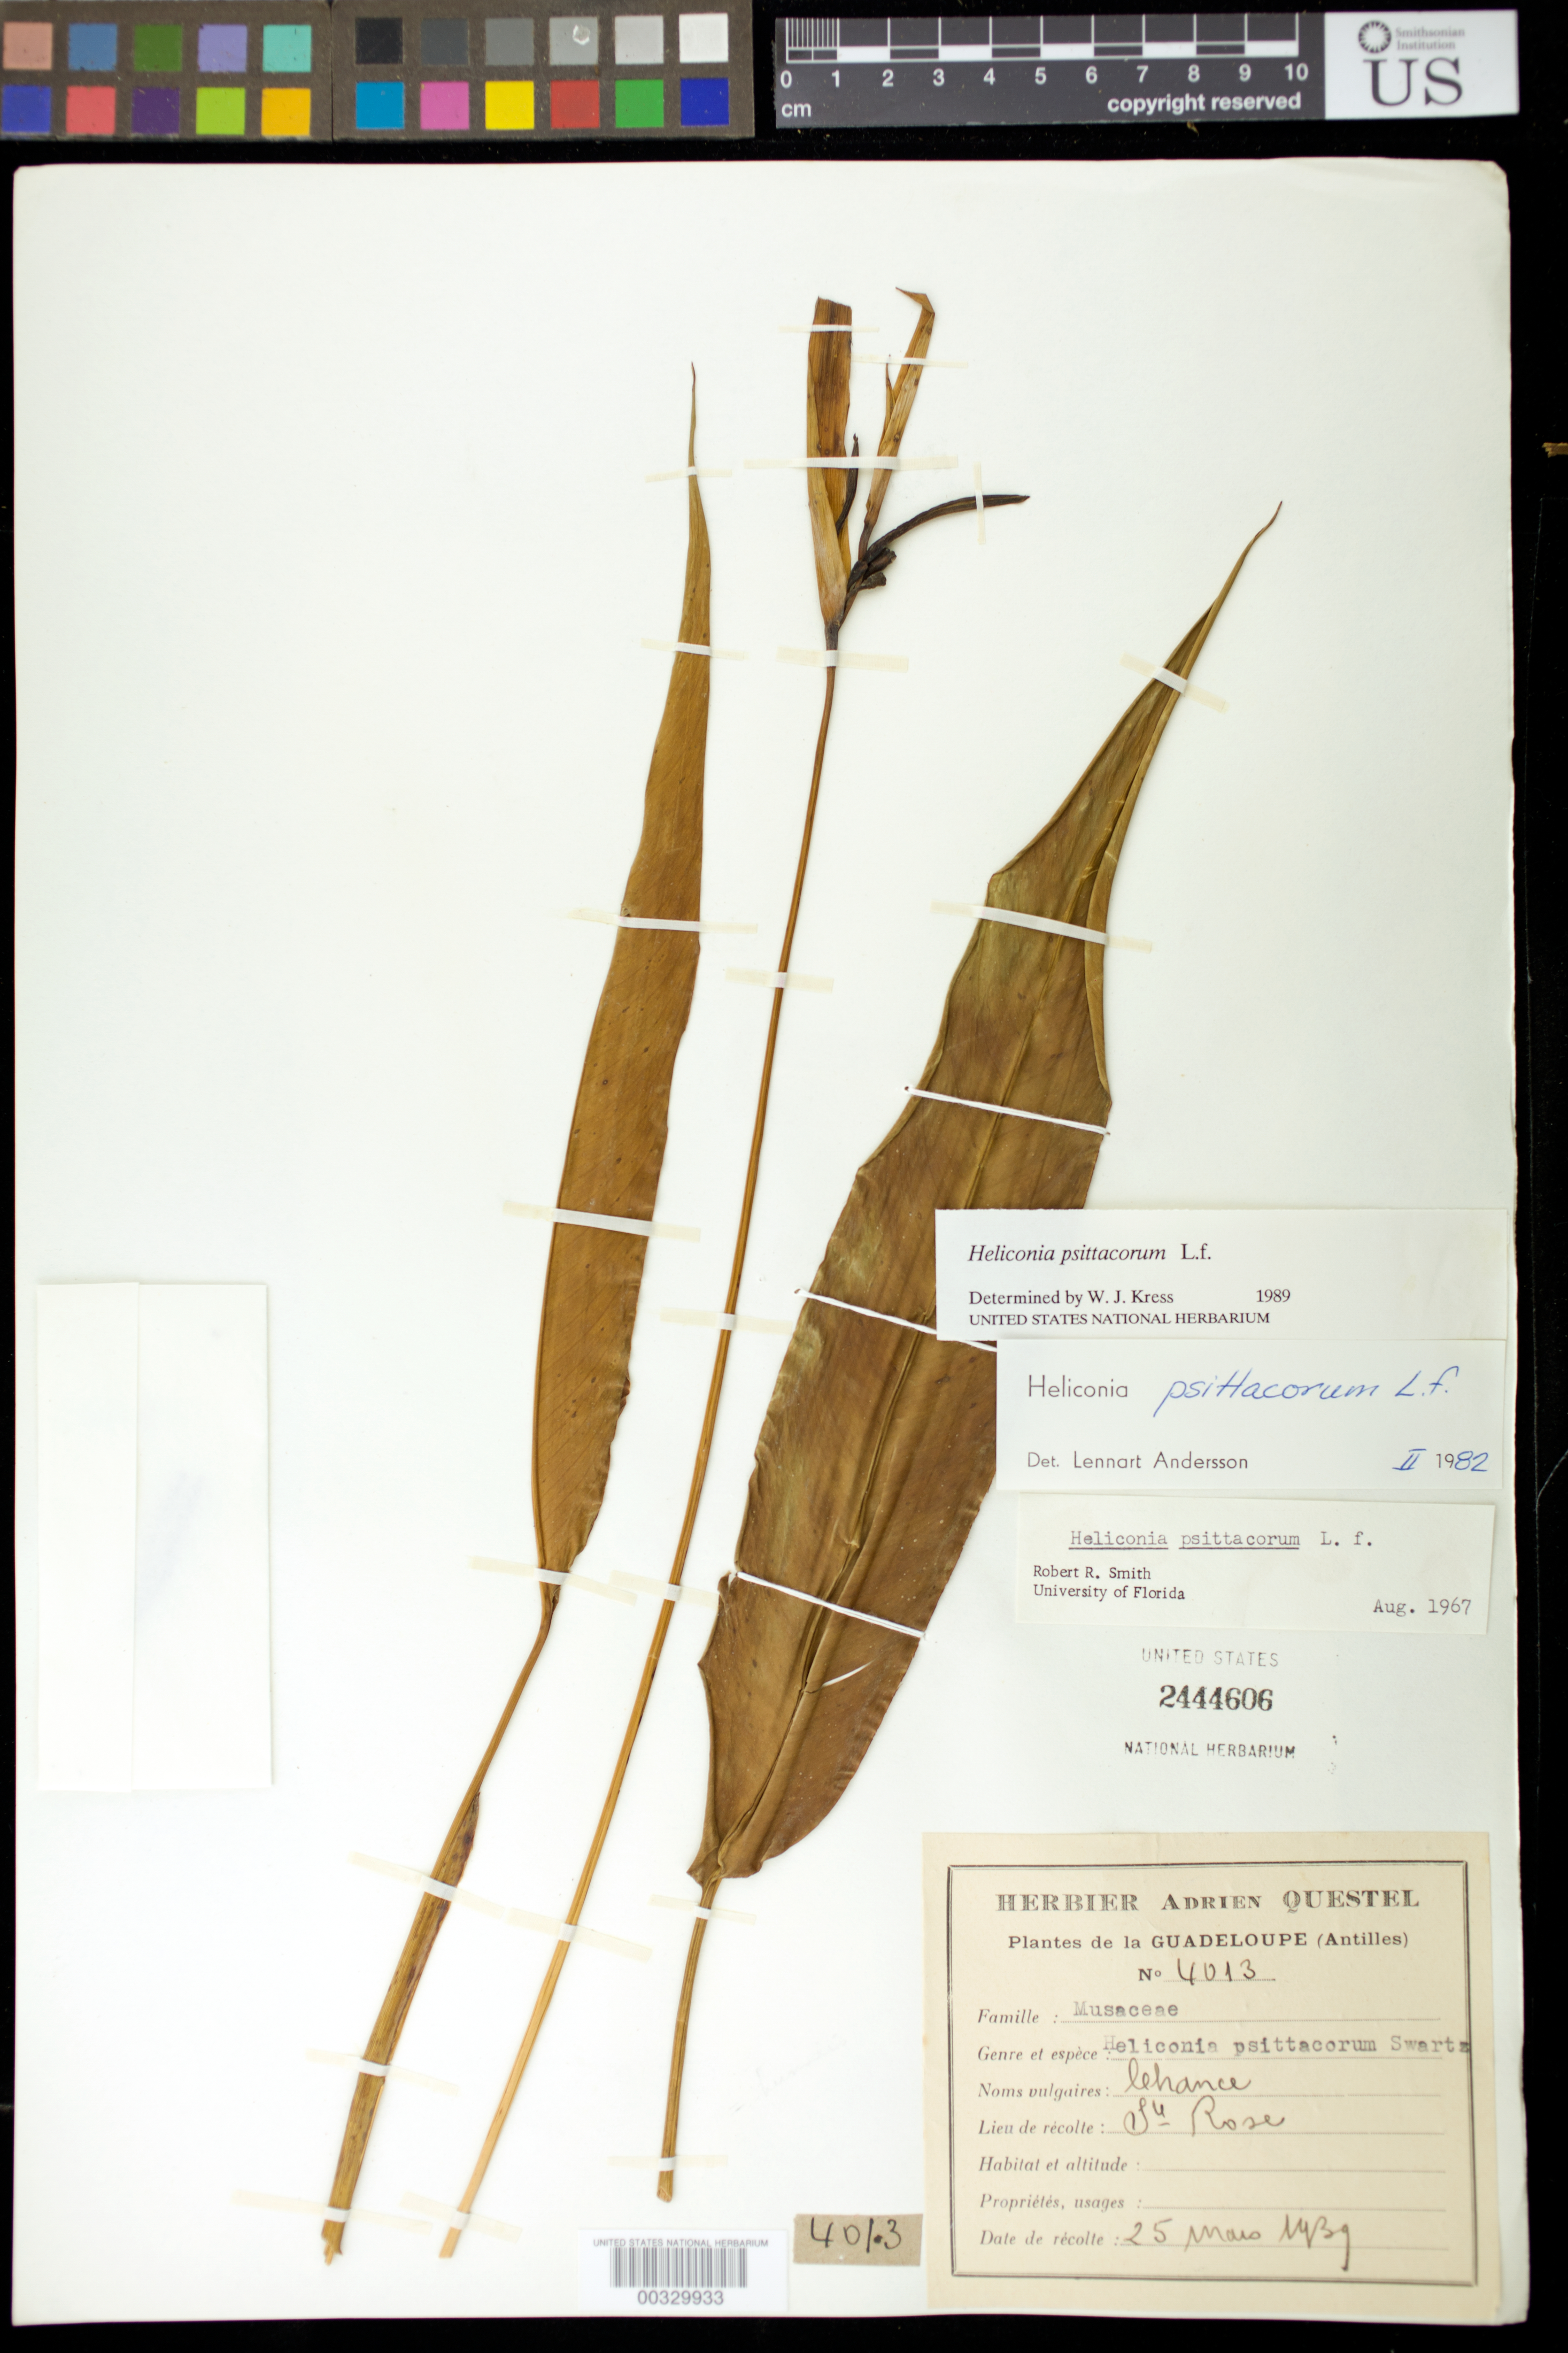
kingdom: Plantae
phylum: Tracheophyta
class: Liliopsida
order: Zingiberales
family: Heliconiaceae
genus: Heliconia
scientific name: Heliconia psittacorum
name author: L. f.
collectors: A. Questel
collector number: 4013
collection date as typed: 25 Mar 1939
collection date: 1939-03-25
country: Guadeloupe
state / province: Basse-terre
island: Basse Terre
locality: Ste rose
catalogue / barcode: US 2444606